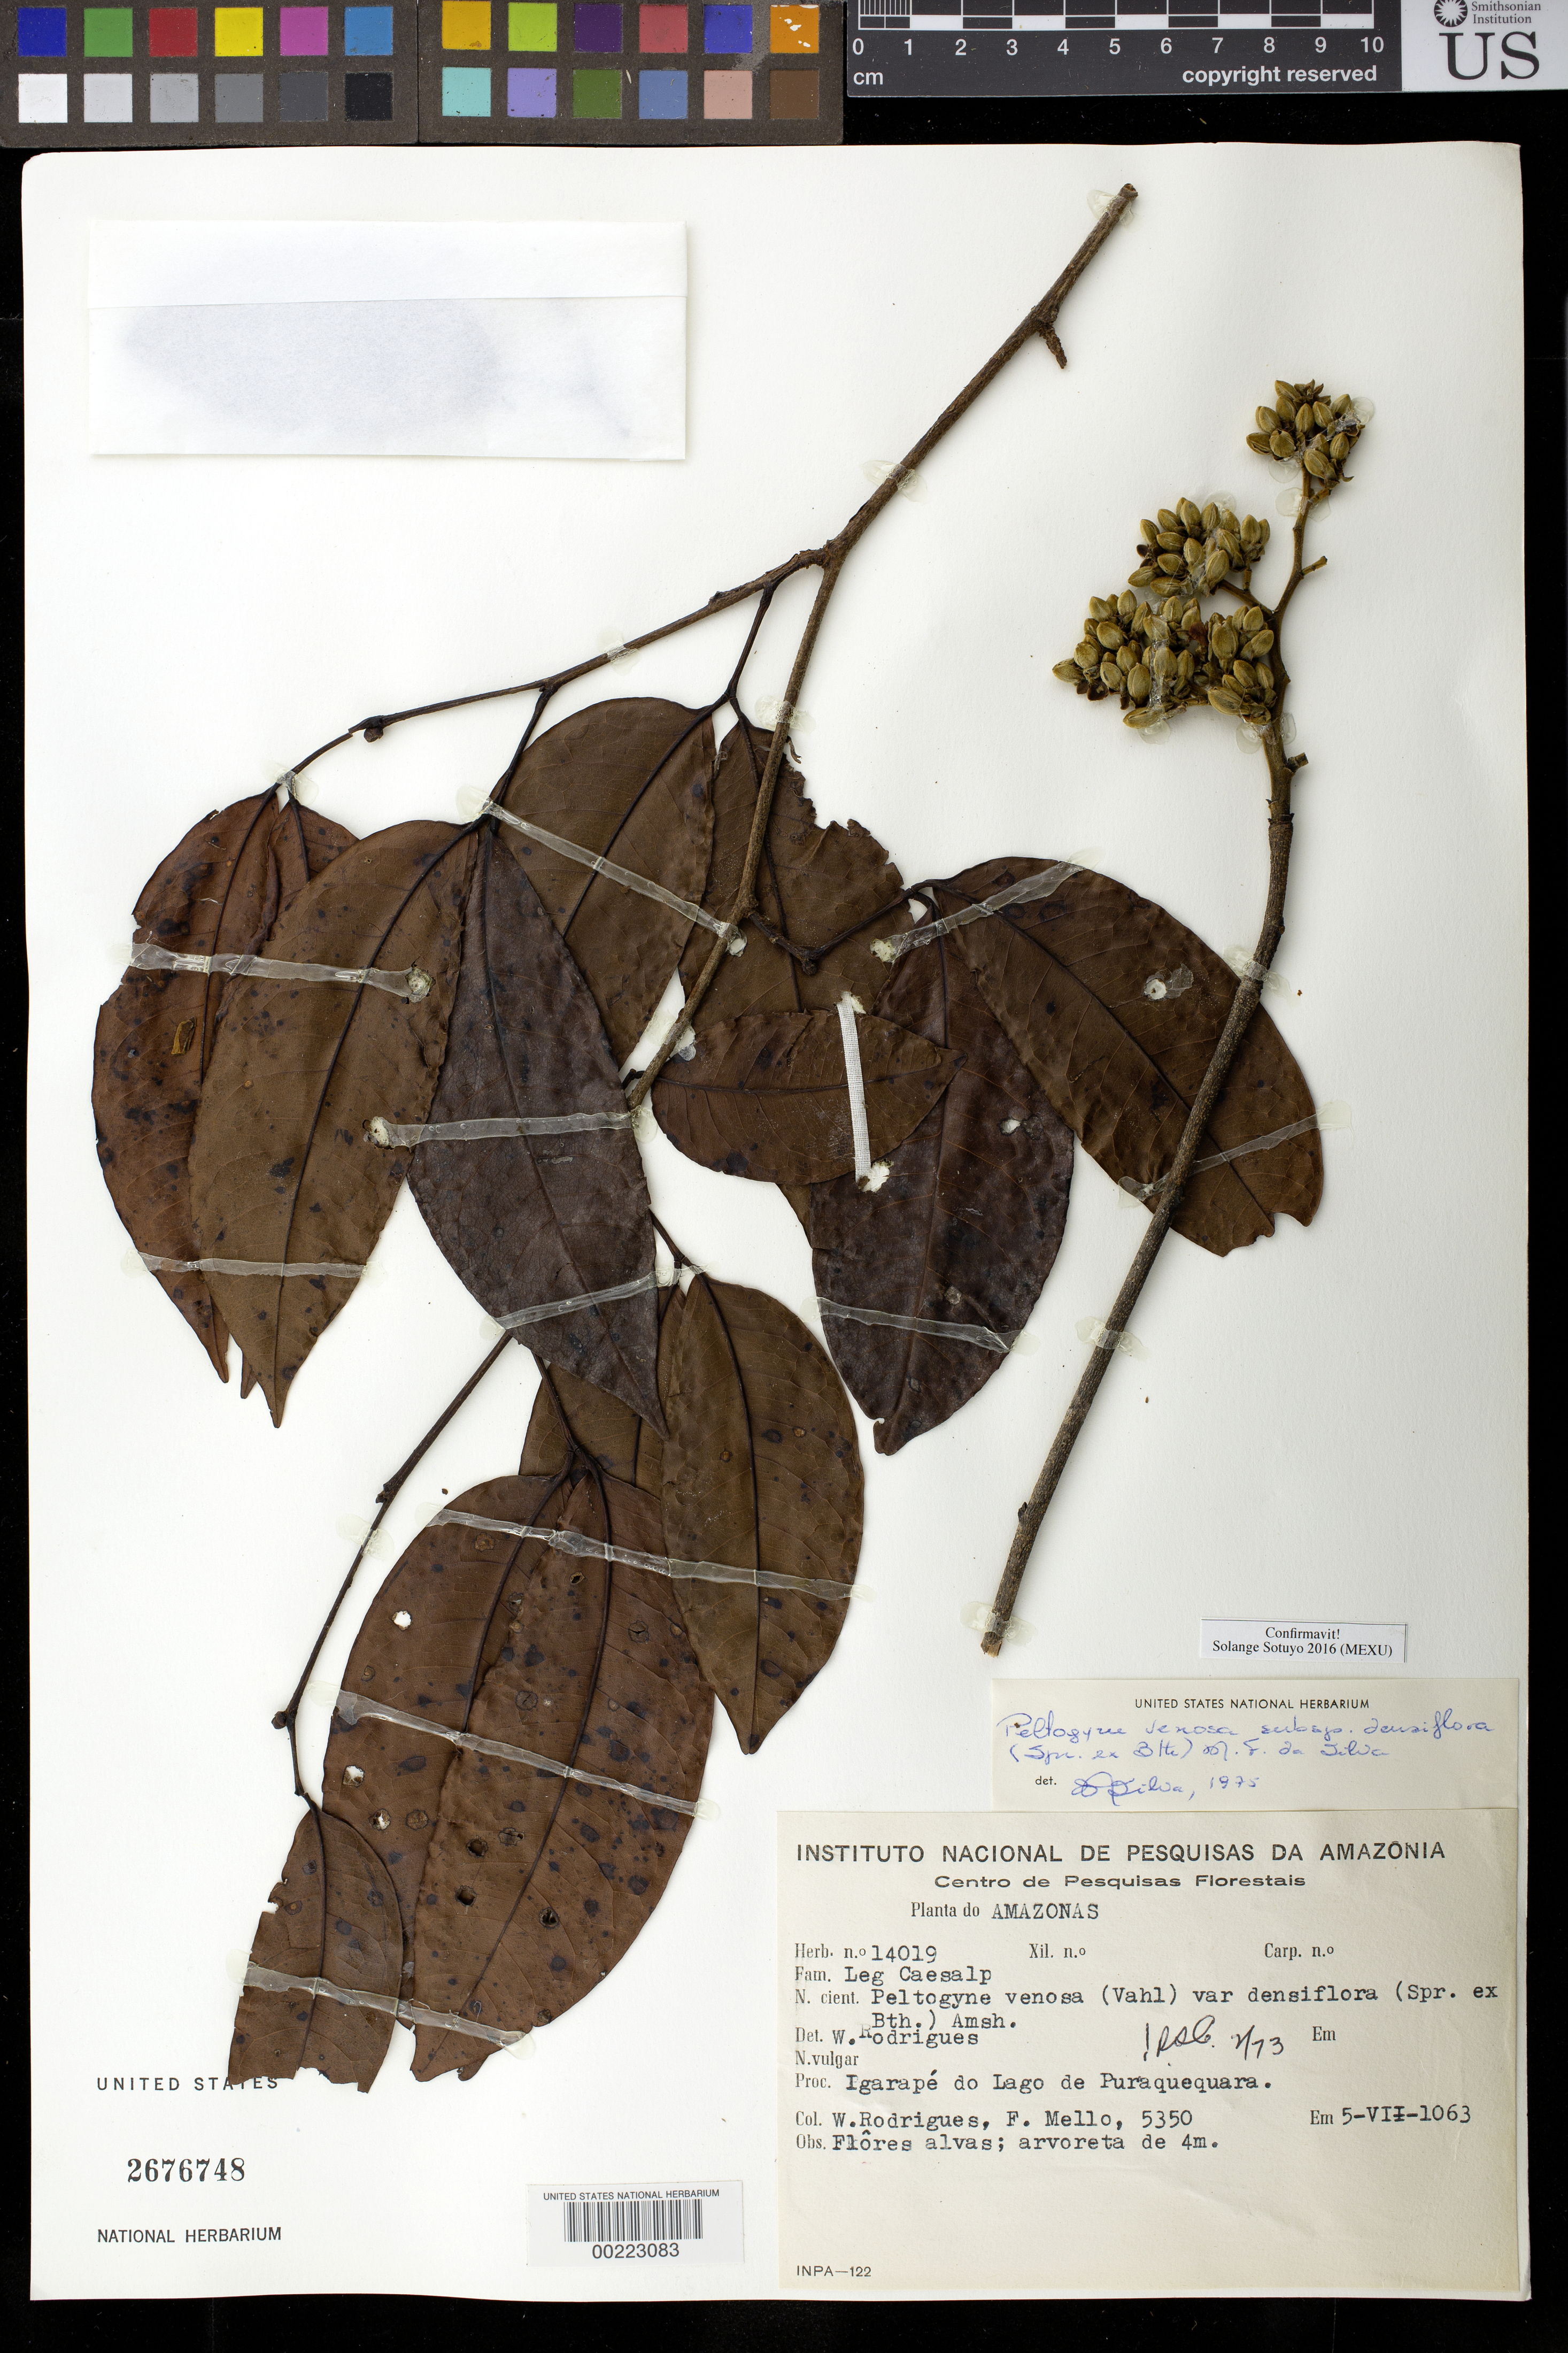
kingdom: Plantae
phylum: Tracheophyta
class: Magnoliopsida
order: Fabales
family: Fabaceae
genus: Peltogyne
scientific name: Peltogyne venosa subsp. densiflora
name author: (Spruce ex Benth.) M.F. Silva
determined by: Sotuyo, Solange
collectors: W. A. Rodrigues & F. Melo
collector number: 5350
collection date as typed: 05 Jul 1963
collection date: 1963-07-05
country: Brazil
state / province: Amazonas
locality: Igarape do lago de puraquequara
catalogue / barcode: US 2676748